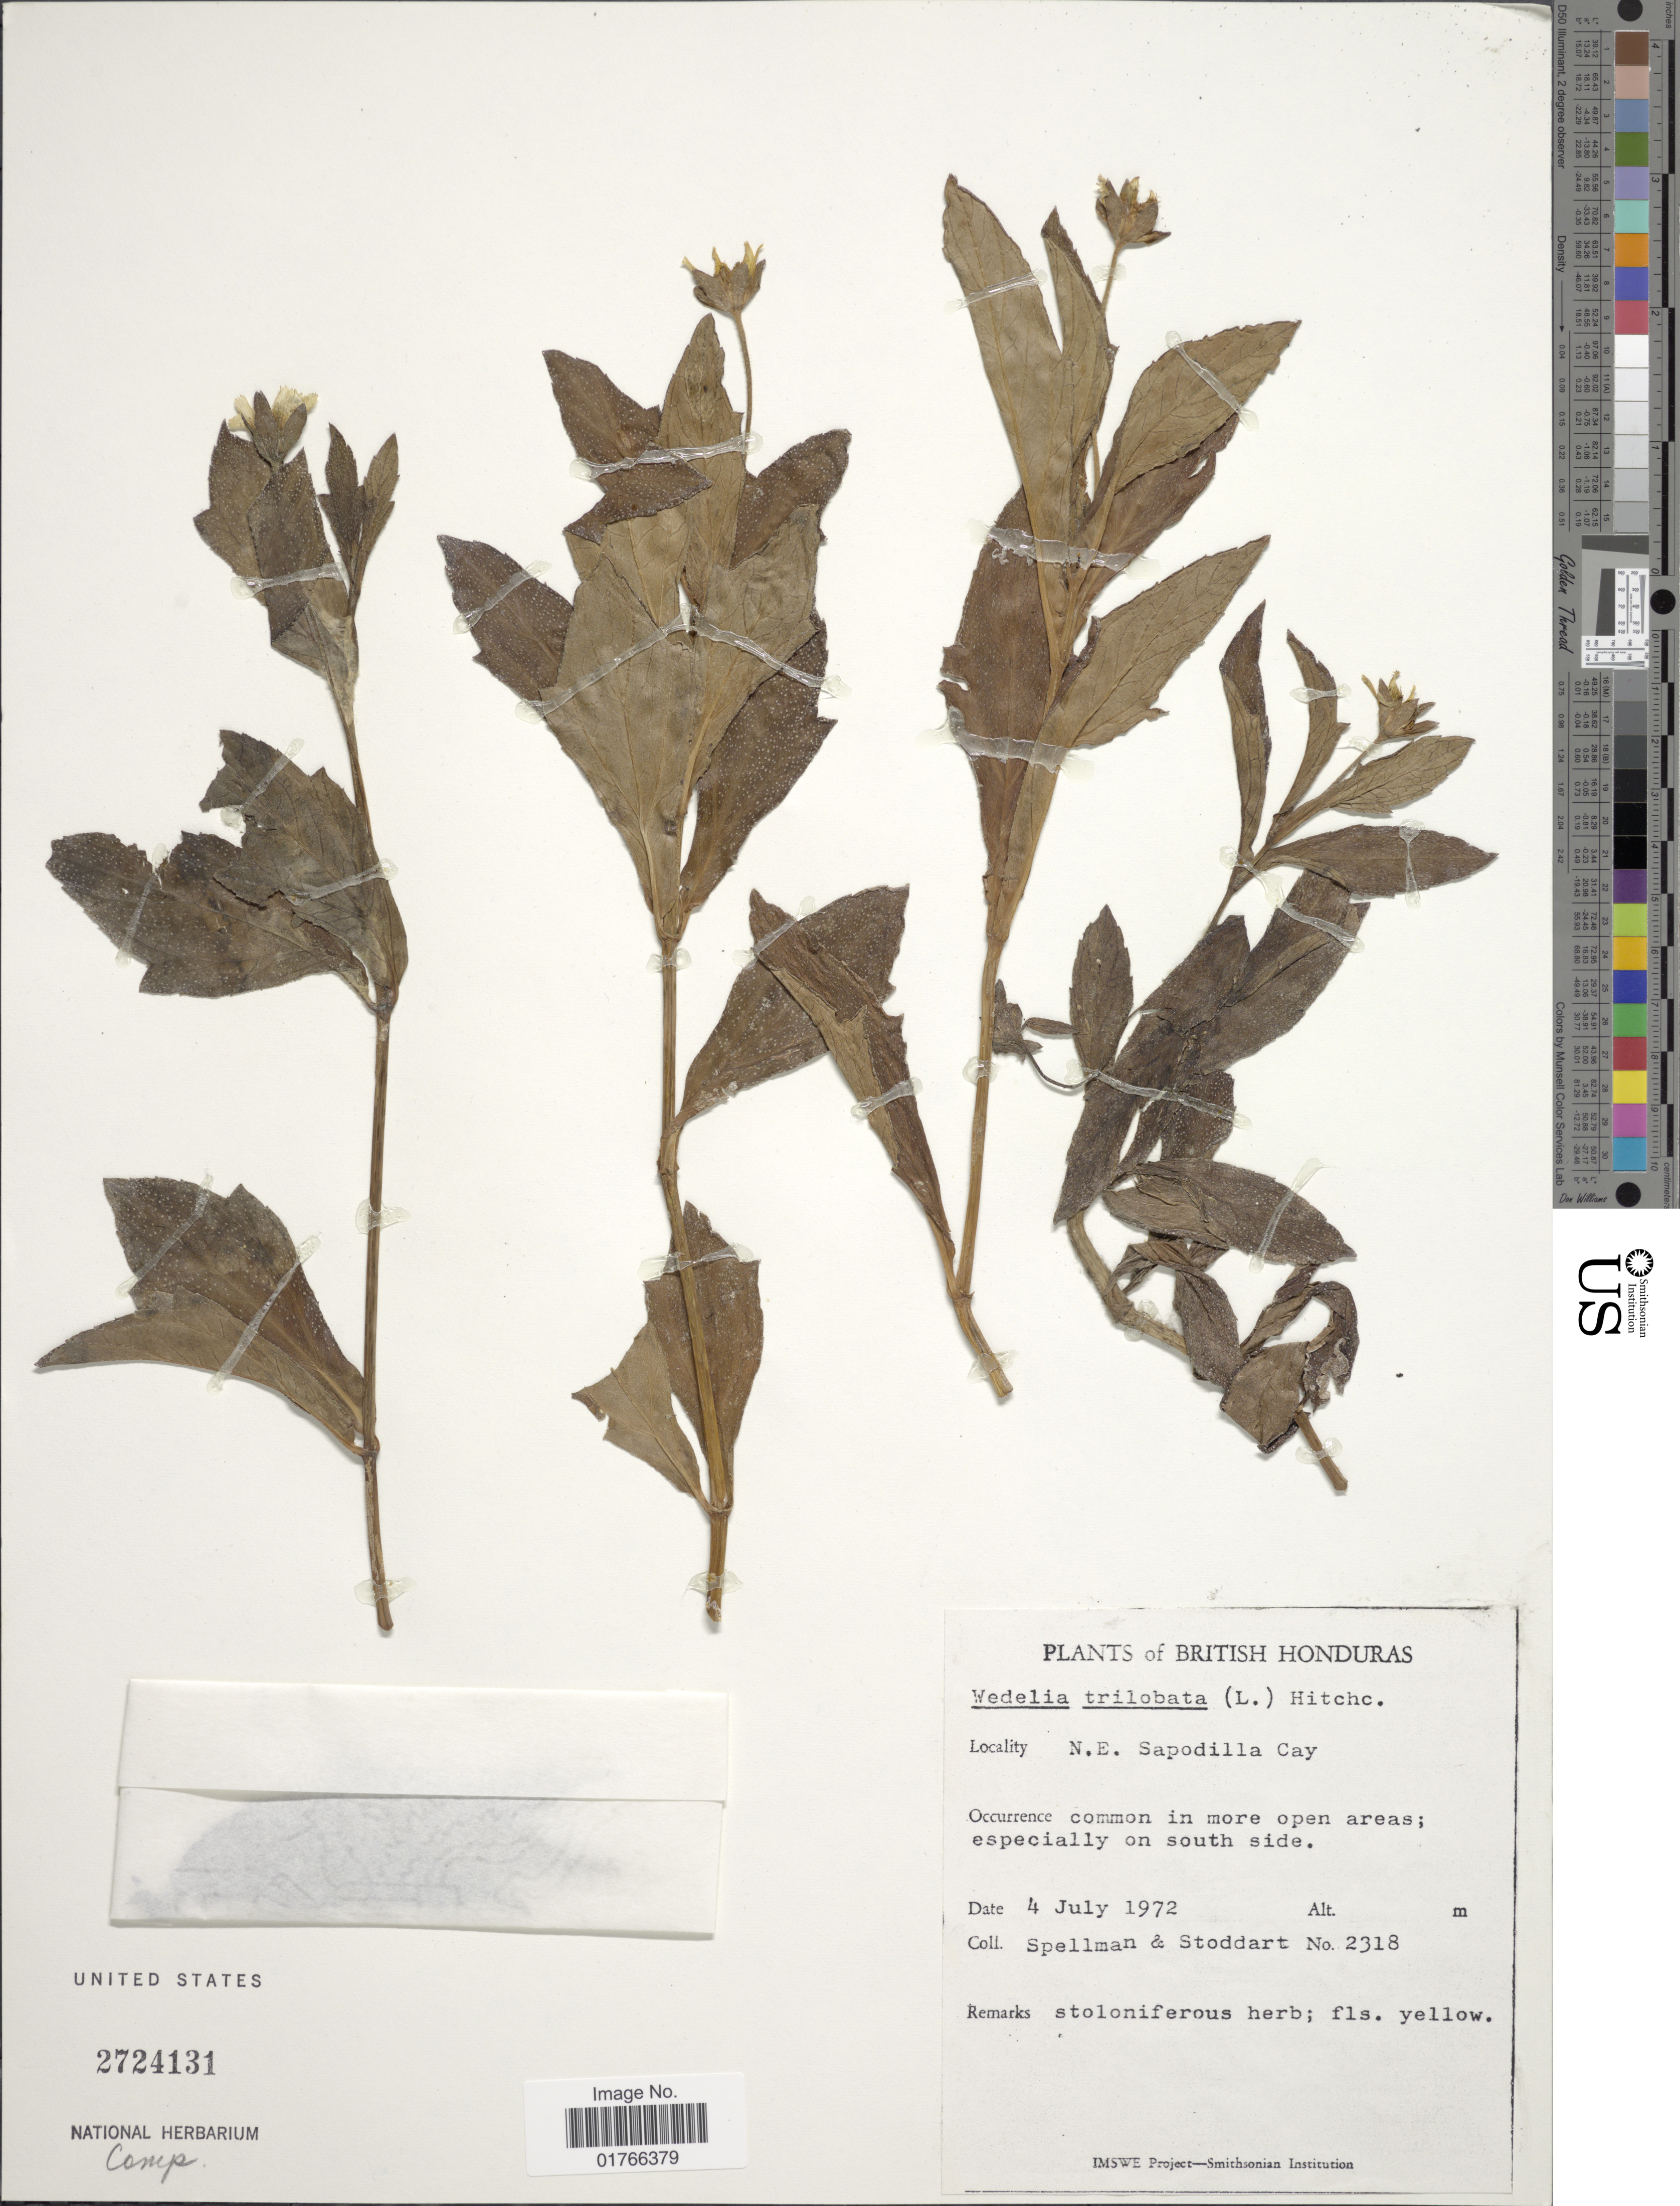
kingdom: Plantae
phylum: Tracheophyta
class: Magnoliopsida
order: Asterales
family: Asteraceae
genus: Sphagneticola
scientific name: Sphagneticola trilobata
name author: (L.) Pruski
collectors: Spellman, -- & -. Stoddart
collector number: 2318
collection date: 1972-07-04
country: Belize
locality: British Honduras, N. E. Sapodilla Cay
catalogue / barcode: US 2724131